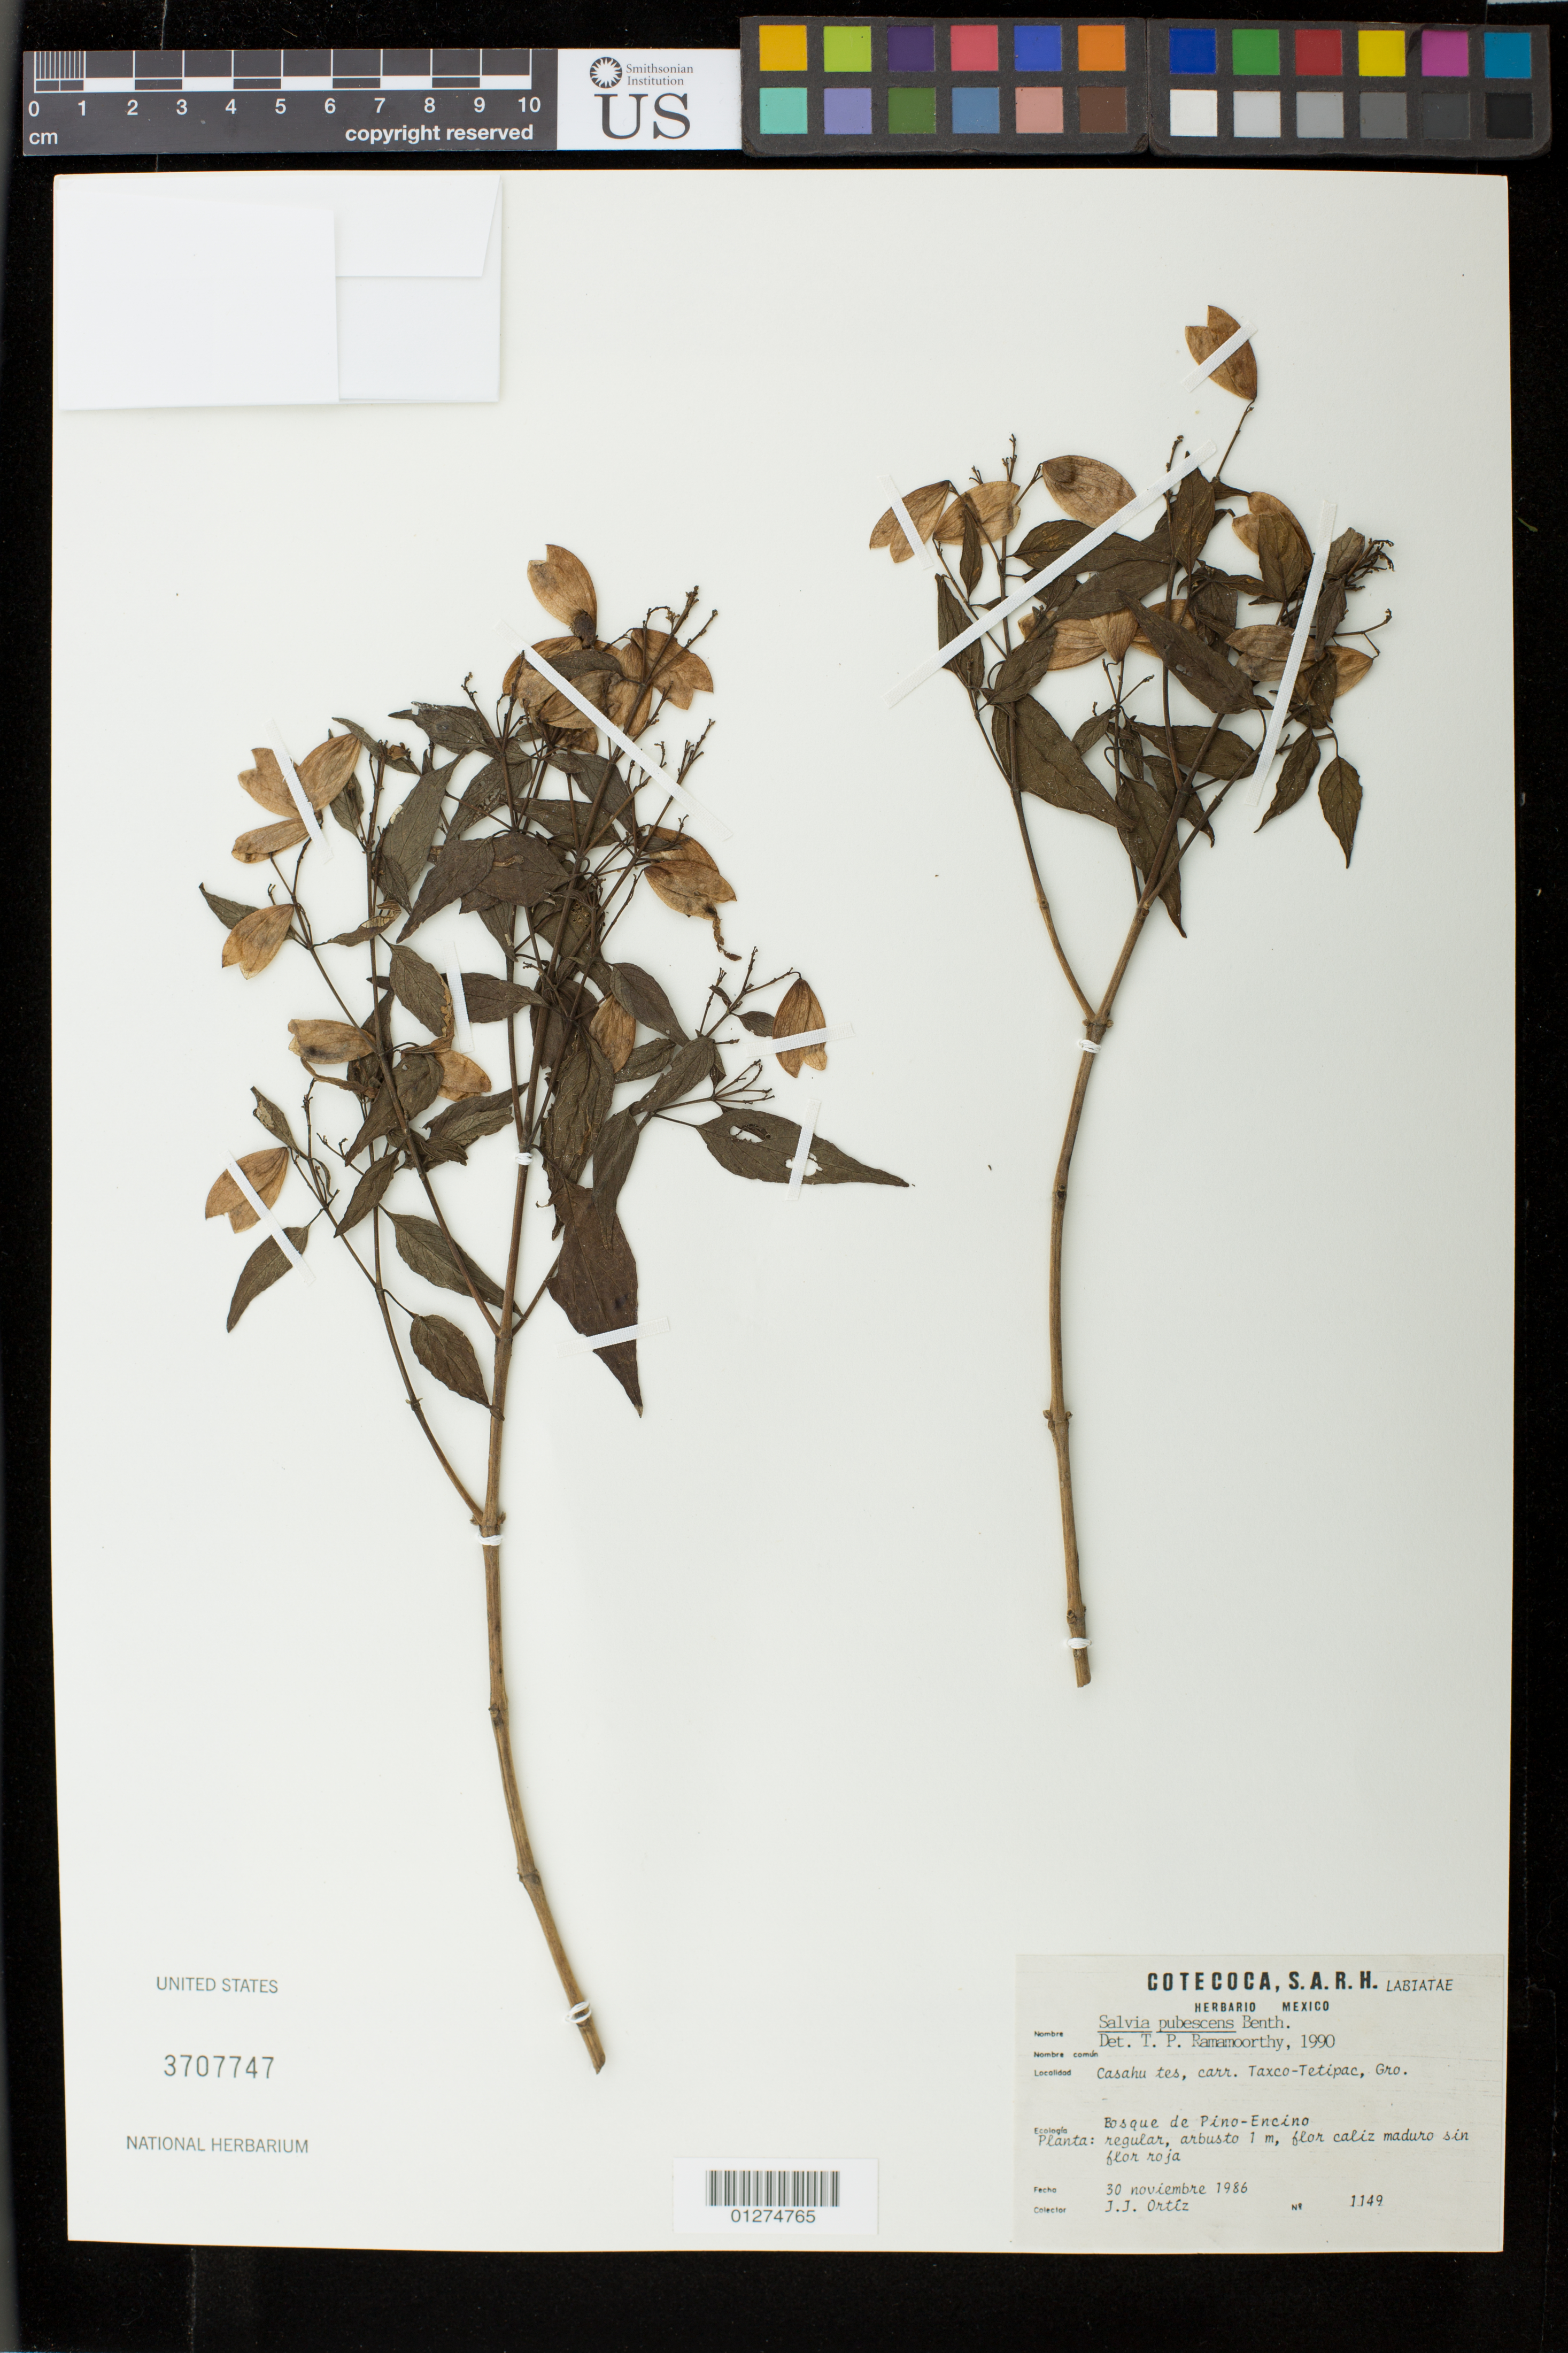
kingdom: Plantae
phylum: Tracheophyta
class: Magnoliopsida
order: Lamiales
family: Lamiaceae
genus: Salvia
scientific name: Salvia pubescens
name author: Benth.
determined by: Ramamoorthy, T. P.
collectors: J. J. Ortiz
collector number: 1149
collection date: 1986-11-30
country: Mexico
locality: Casahu tes [Casahuates?], carr. Taxco-Tetipac, Gro.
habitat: bosque de pino-encino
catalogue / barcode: US 3707747